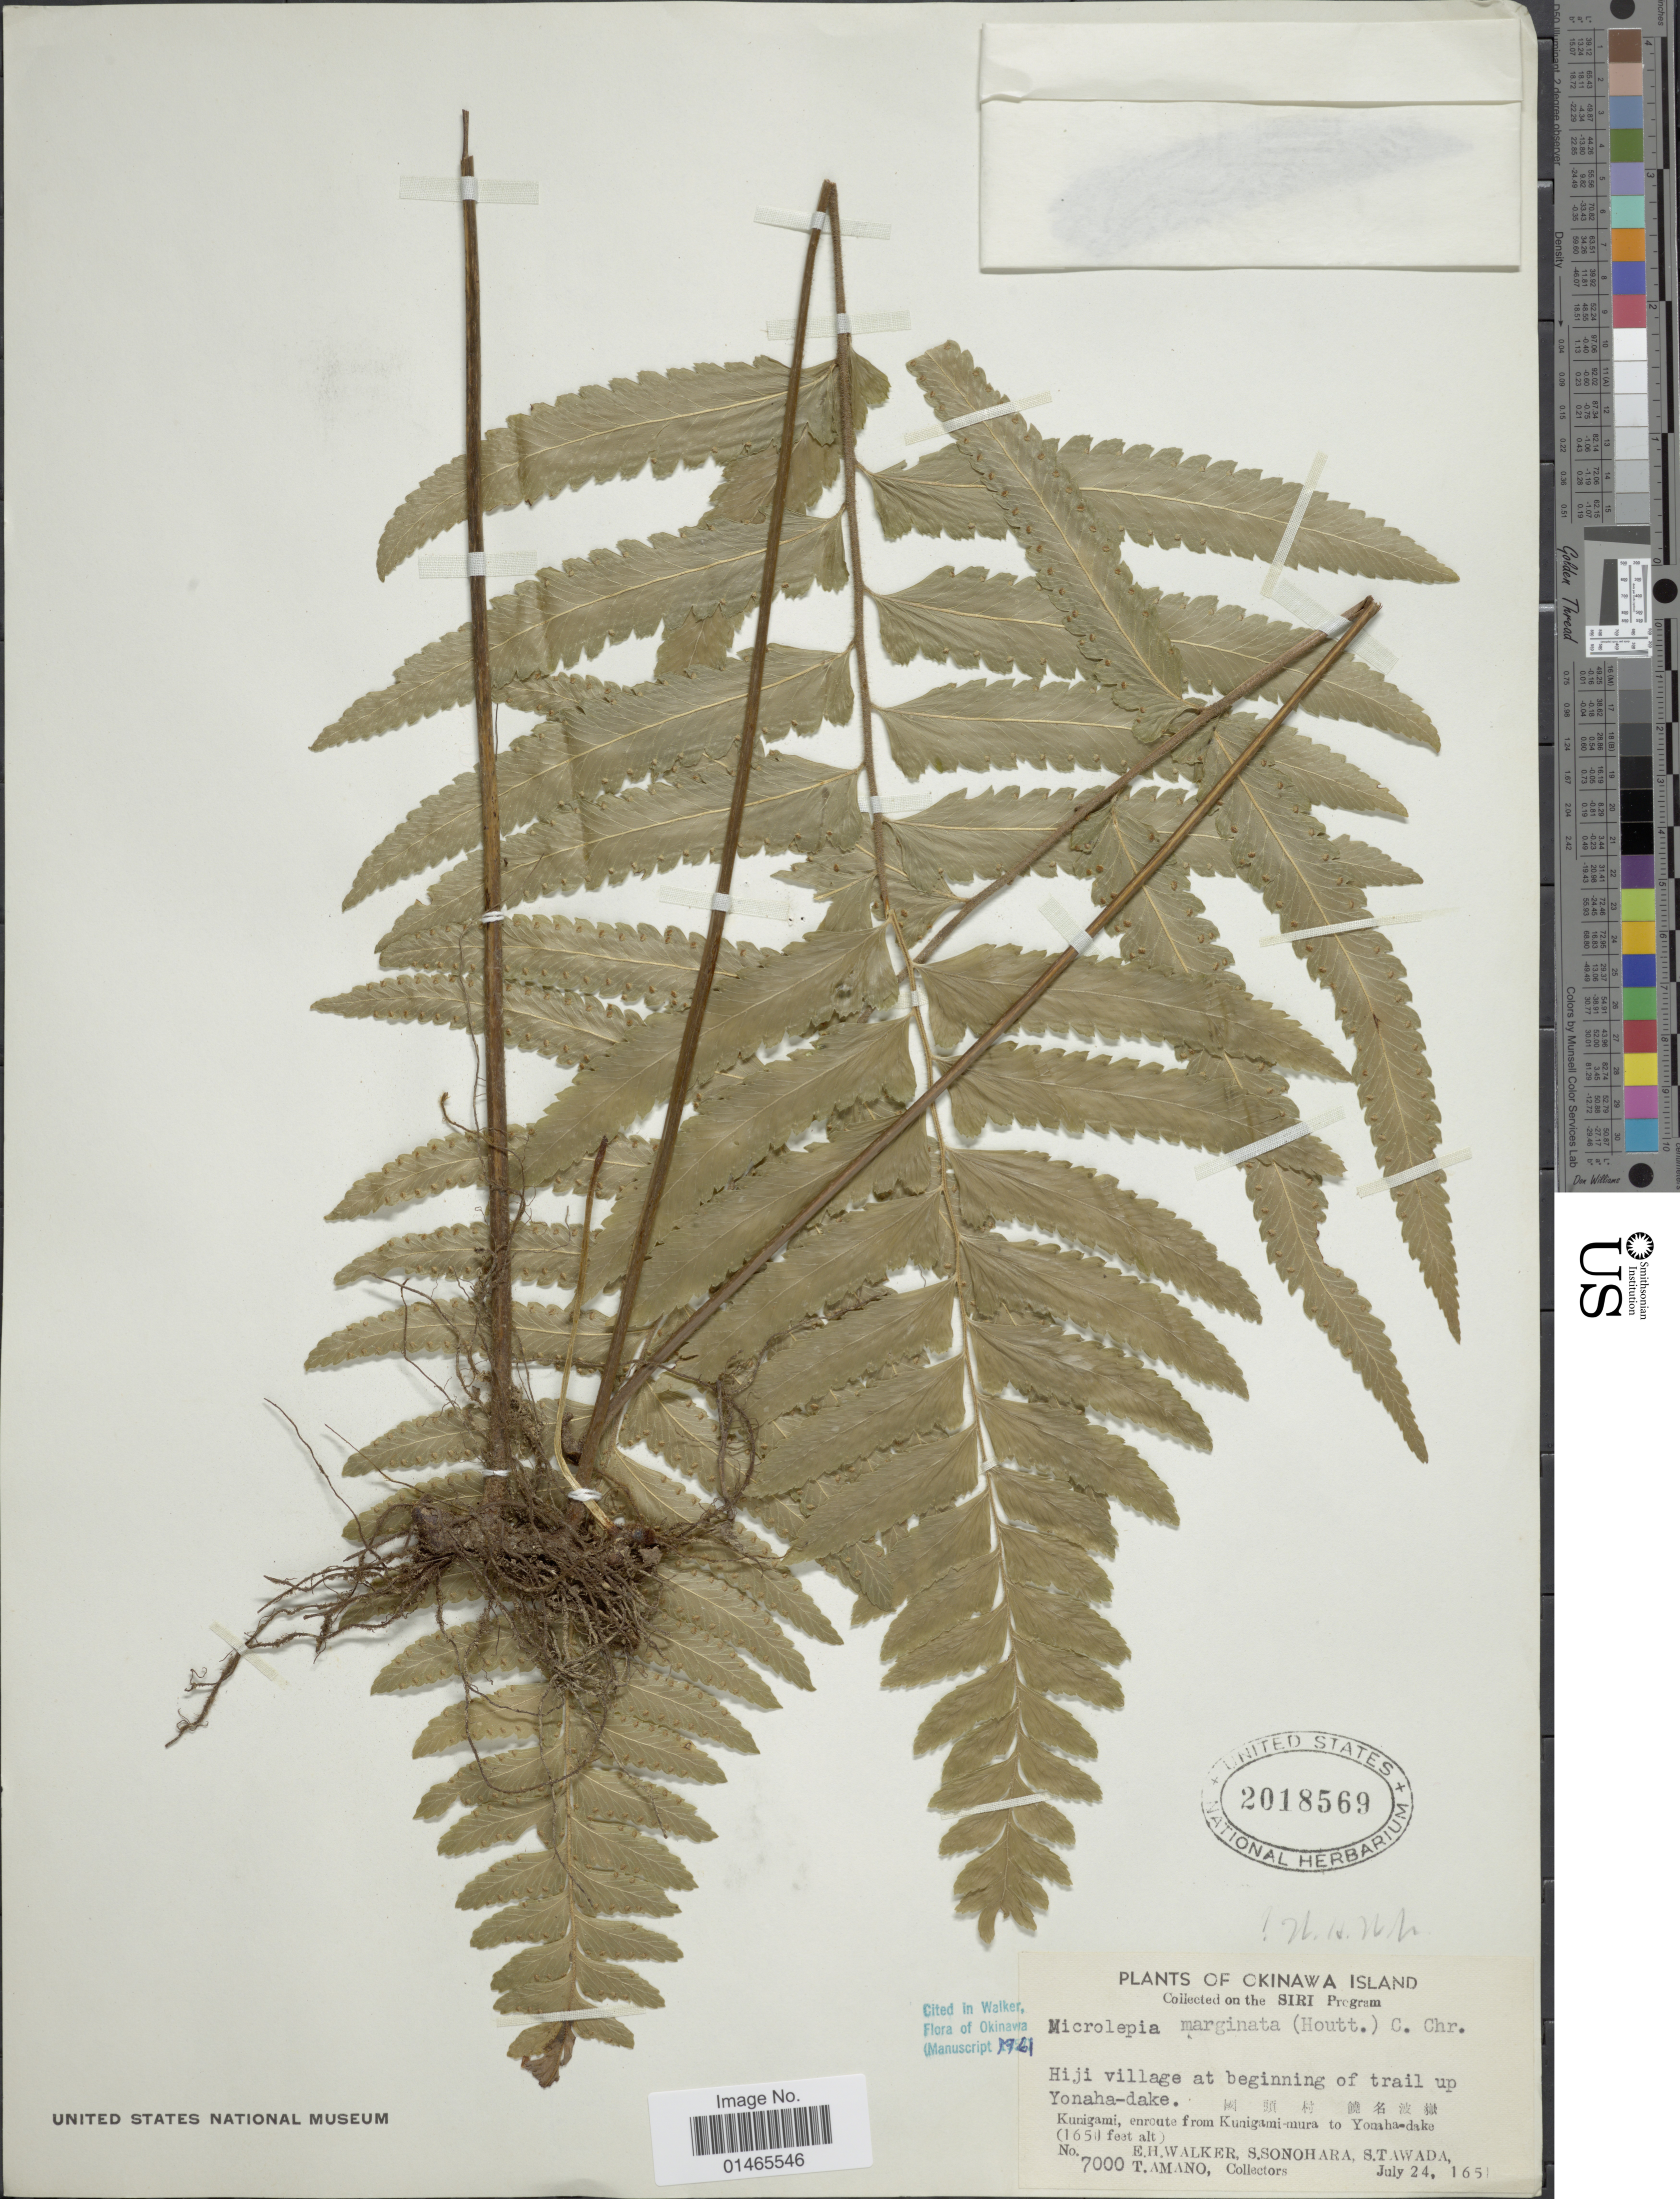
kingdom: Plantae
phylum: Tracheophyta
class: Polypodiopsida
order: Polypodiales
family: Dennstaedtiaceae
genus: Microlepia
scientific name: Microlepia marginata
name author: (Houtt.) C. Chr.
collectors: E. H. Walker, S. Sonohara, S. Awada & T. Amano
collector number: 7000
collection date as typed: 1651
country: Japan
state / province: Okinawa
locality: Okinawa Island, Hiji village at beginning of trail up Yonaha-dake, Kunigami, enroute from Kunigami-muri to Yomaha-dake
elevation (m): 503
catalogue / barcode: US 2018569